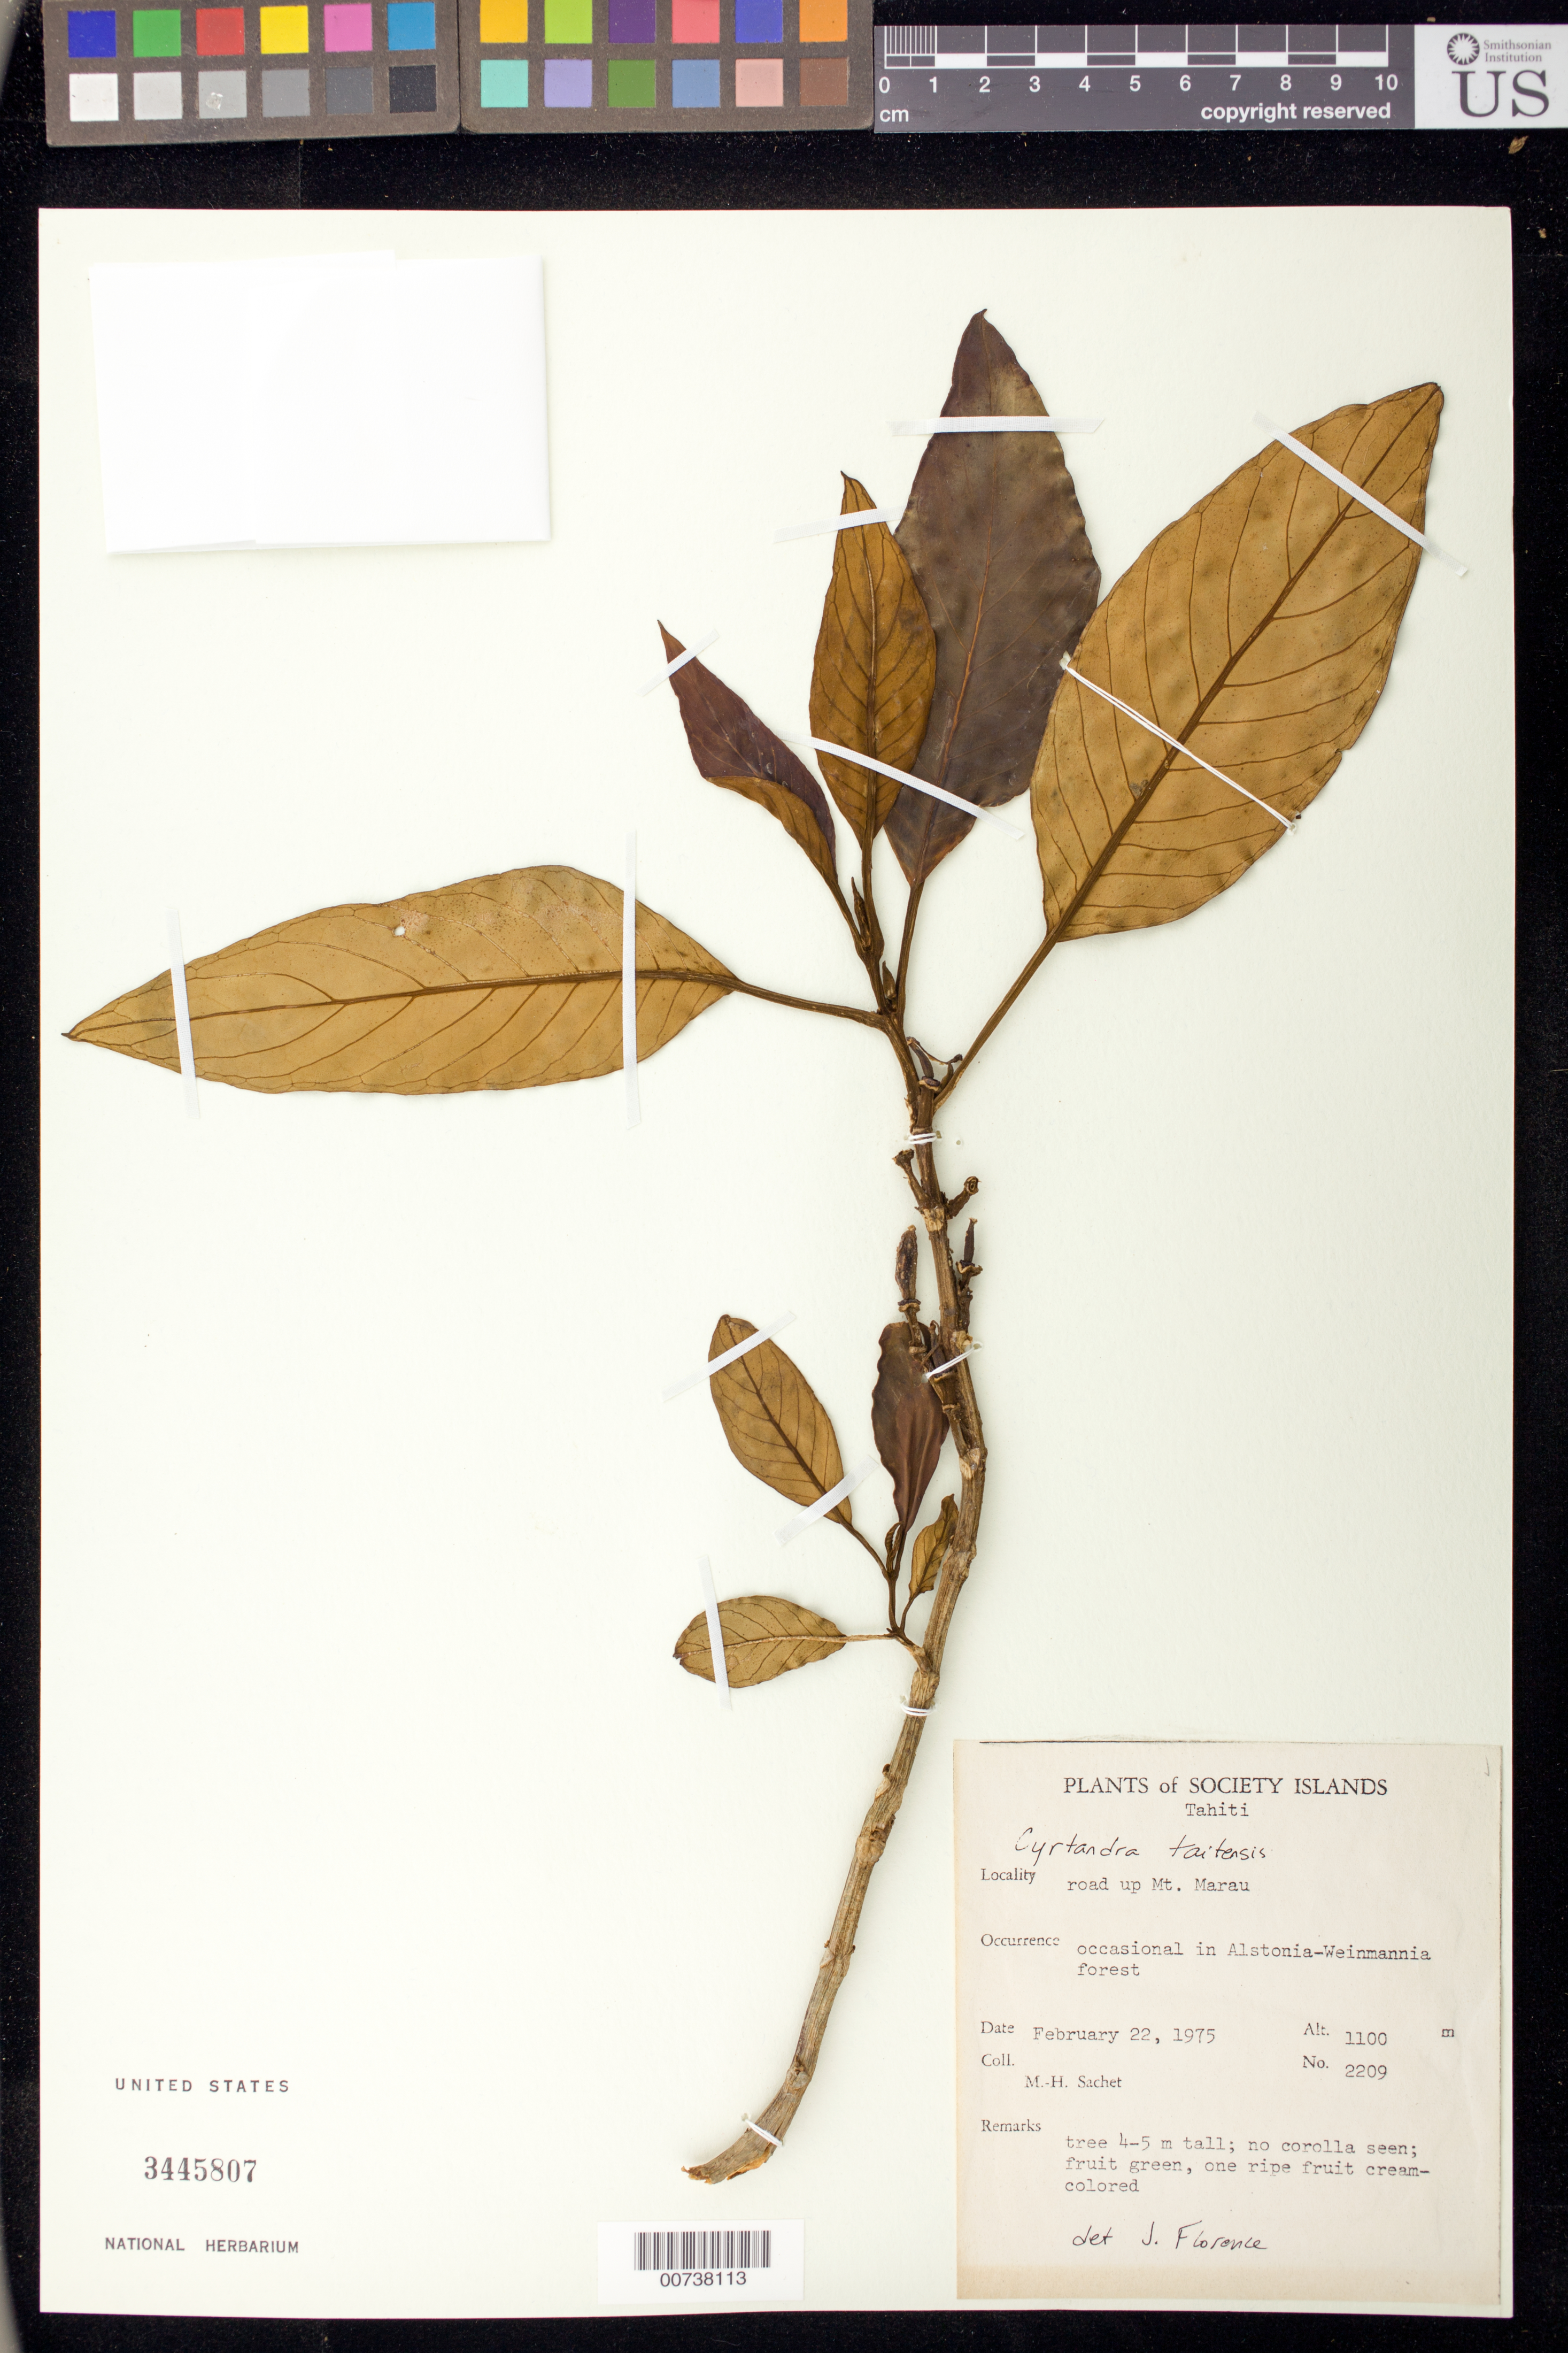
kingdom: Plantae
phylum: Tracheophyta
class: Magnoliopsida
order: Lamiales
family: Gesneriaceae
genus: Cyrtandra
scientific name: Cyrtandra taitensis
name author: W. Rich ex A. Gray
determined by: Florence, J.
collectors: M.-H. Sachet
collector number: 2209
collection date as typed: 22 Feb 1975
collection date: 1975-02-22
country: French Polynesia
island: Tahiti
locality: Road up Mt. Marau.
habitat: Occasional in Alstonia-Weinmannia forest.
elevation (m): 1100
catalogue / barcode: US 3445807